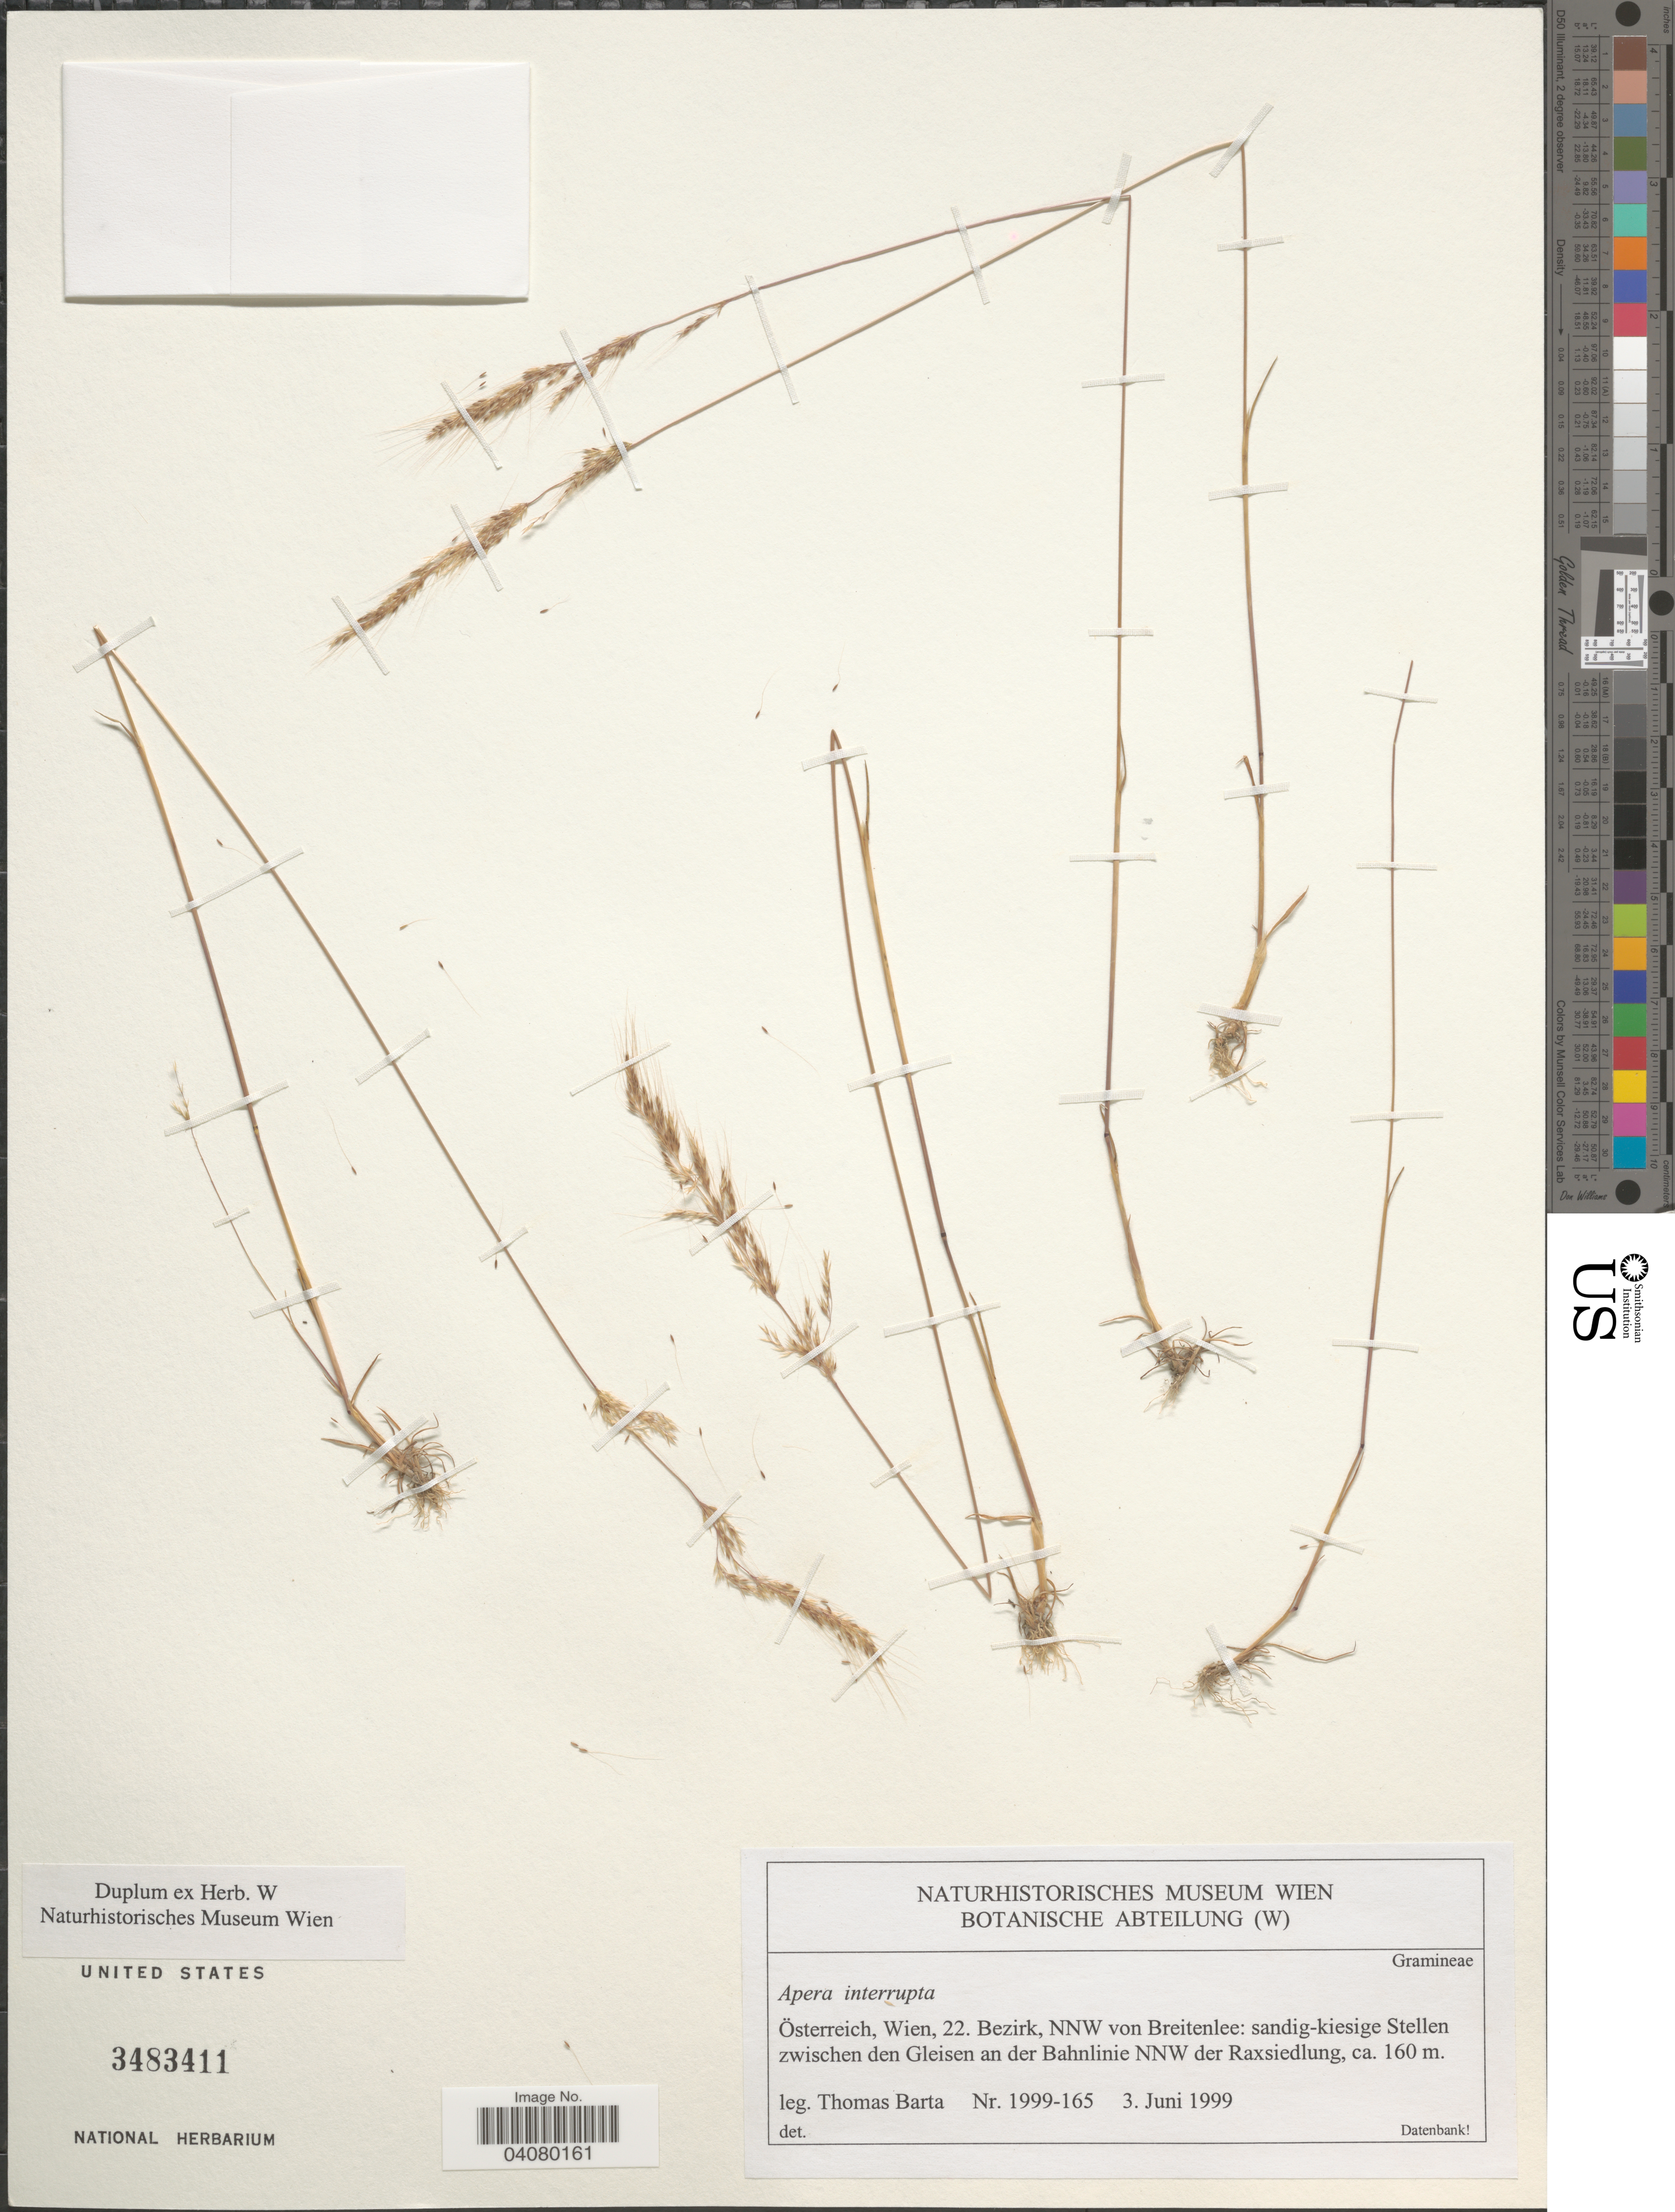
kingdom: Plantae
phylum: Tracheophyta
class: Liliopsida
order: Poales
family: Poaceae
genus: Apera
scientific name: Apera interrupta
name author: (L.) P. Beauv.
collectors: T. Barta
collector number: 1999-165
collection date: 1999-06-03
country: Austria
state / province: Wien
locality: Österreich, 22. Bezirk, NNW von Breitenlee: sandig-kiesige Stellen zwischen den Gleisen an der Bahnlinie NNW der Raxsiedlung.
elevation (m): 160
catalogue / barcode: US 3483411